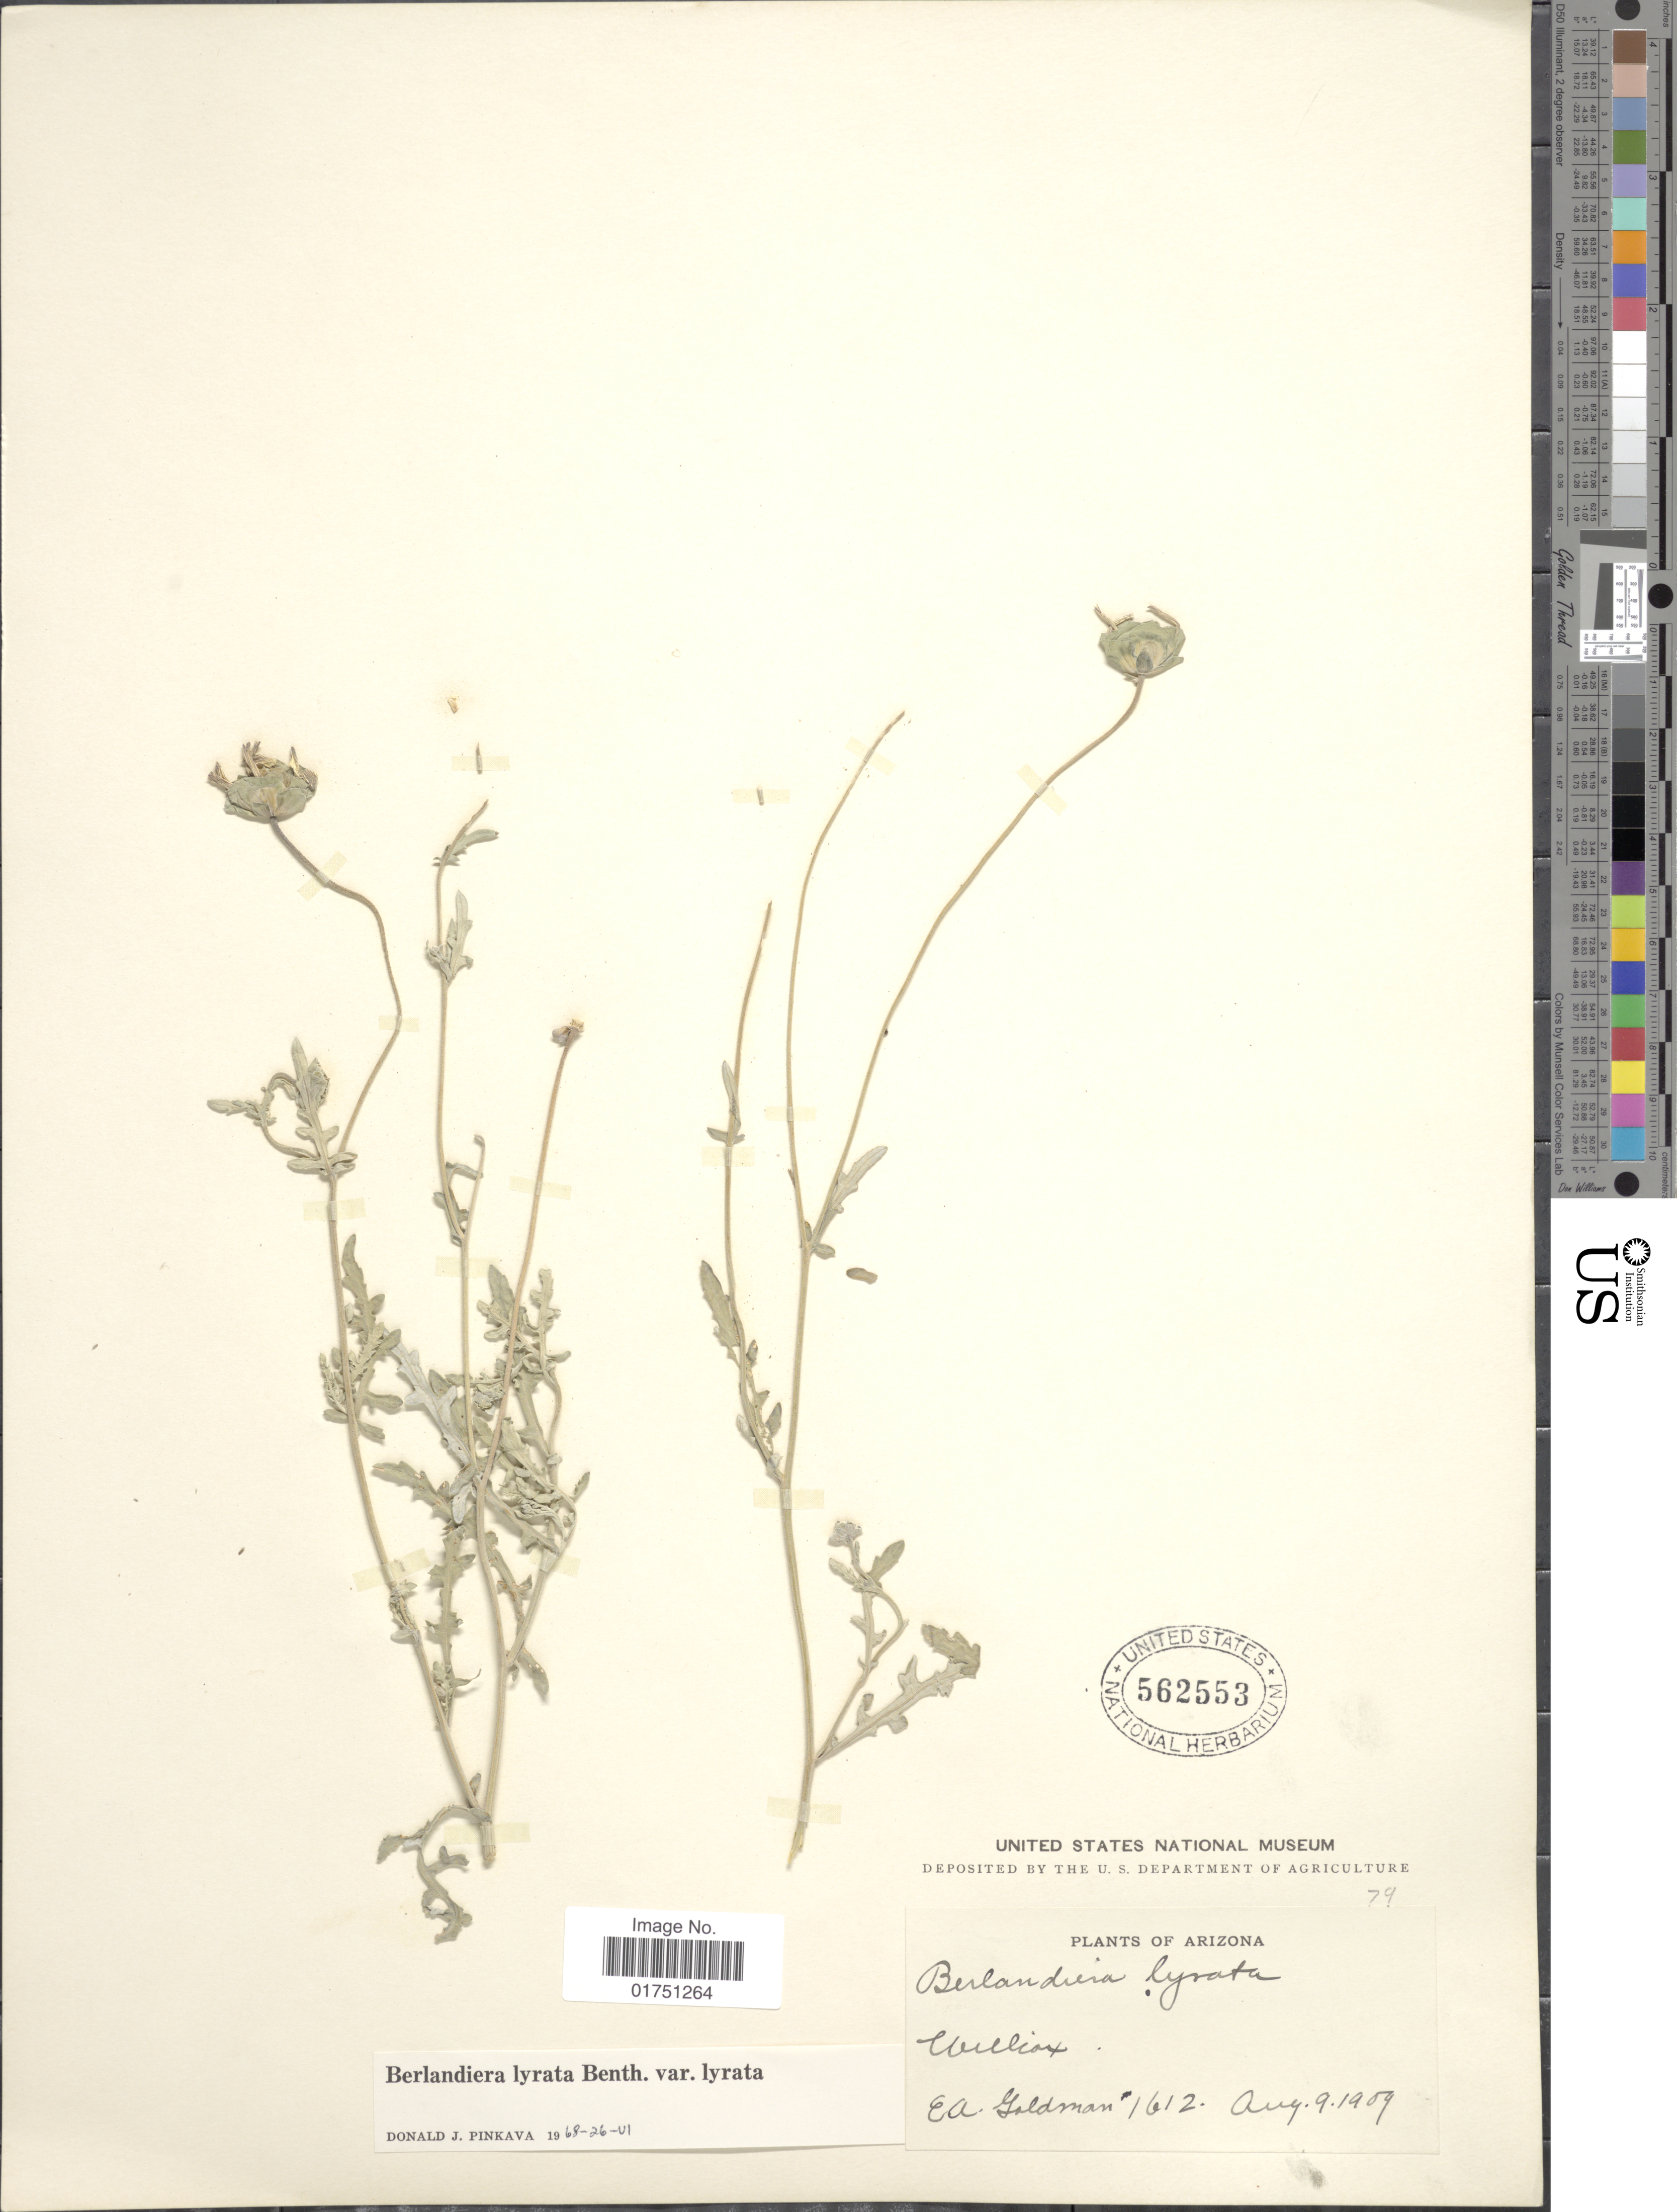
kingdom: Plantae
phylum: Tracheophyta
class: Magnoliopsida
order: Asterales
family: Asteraceae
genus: Berlandiera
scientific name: Berlandiera lyrata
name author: Benth.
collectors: E. A. Goldman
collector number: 1612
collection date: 1909-08-09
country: United States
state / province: Arizona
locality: Willcox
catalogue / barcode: US 562553